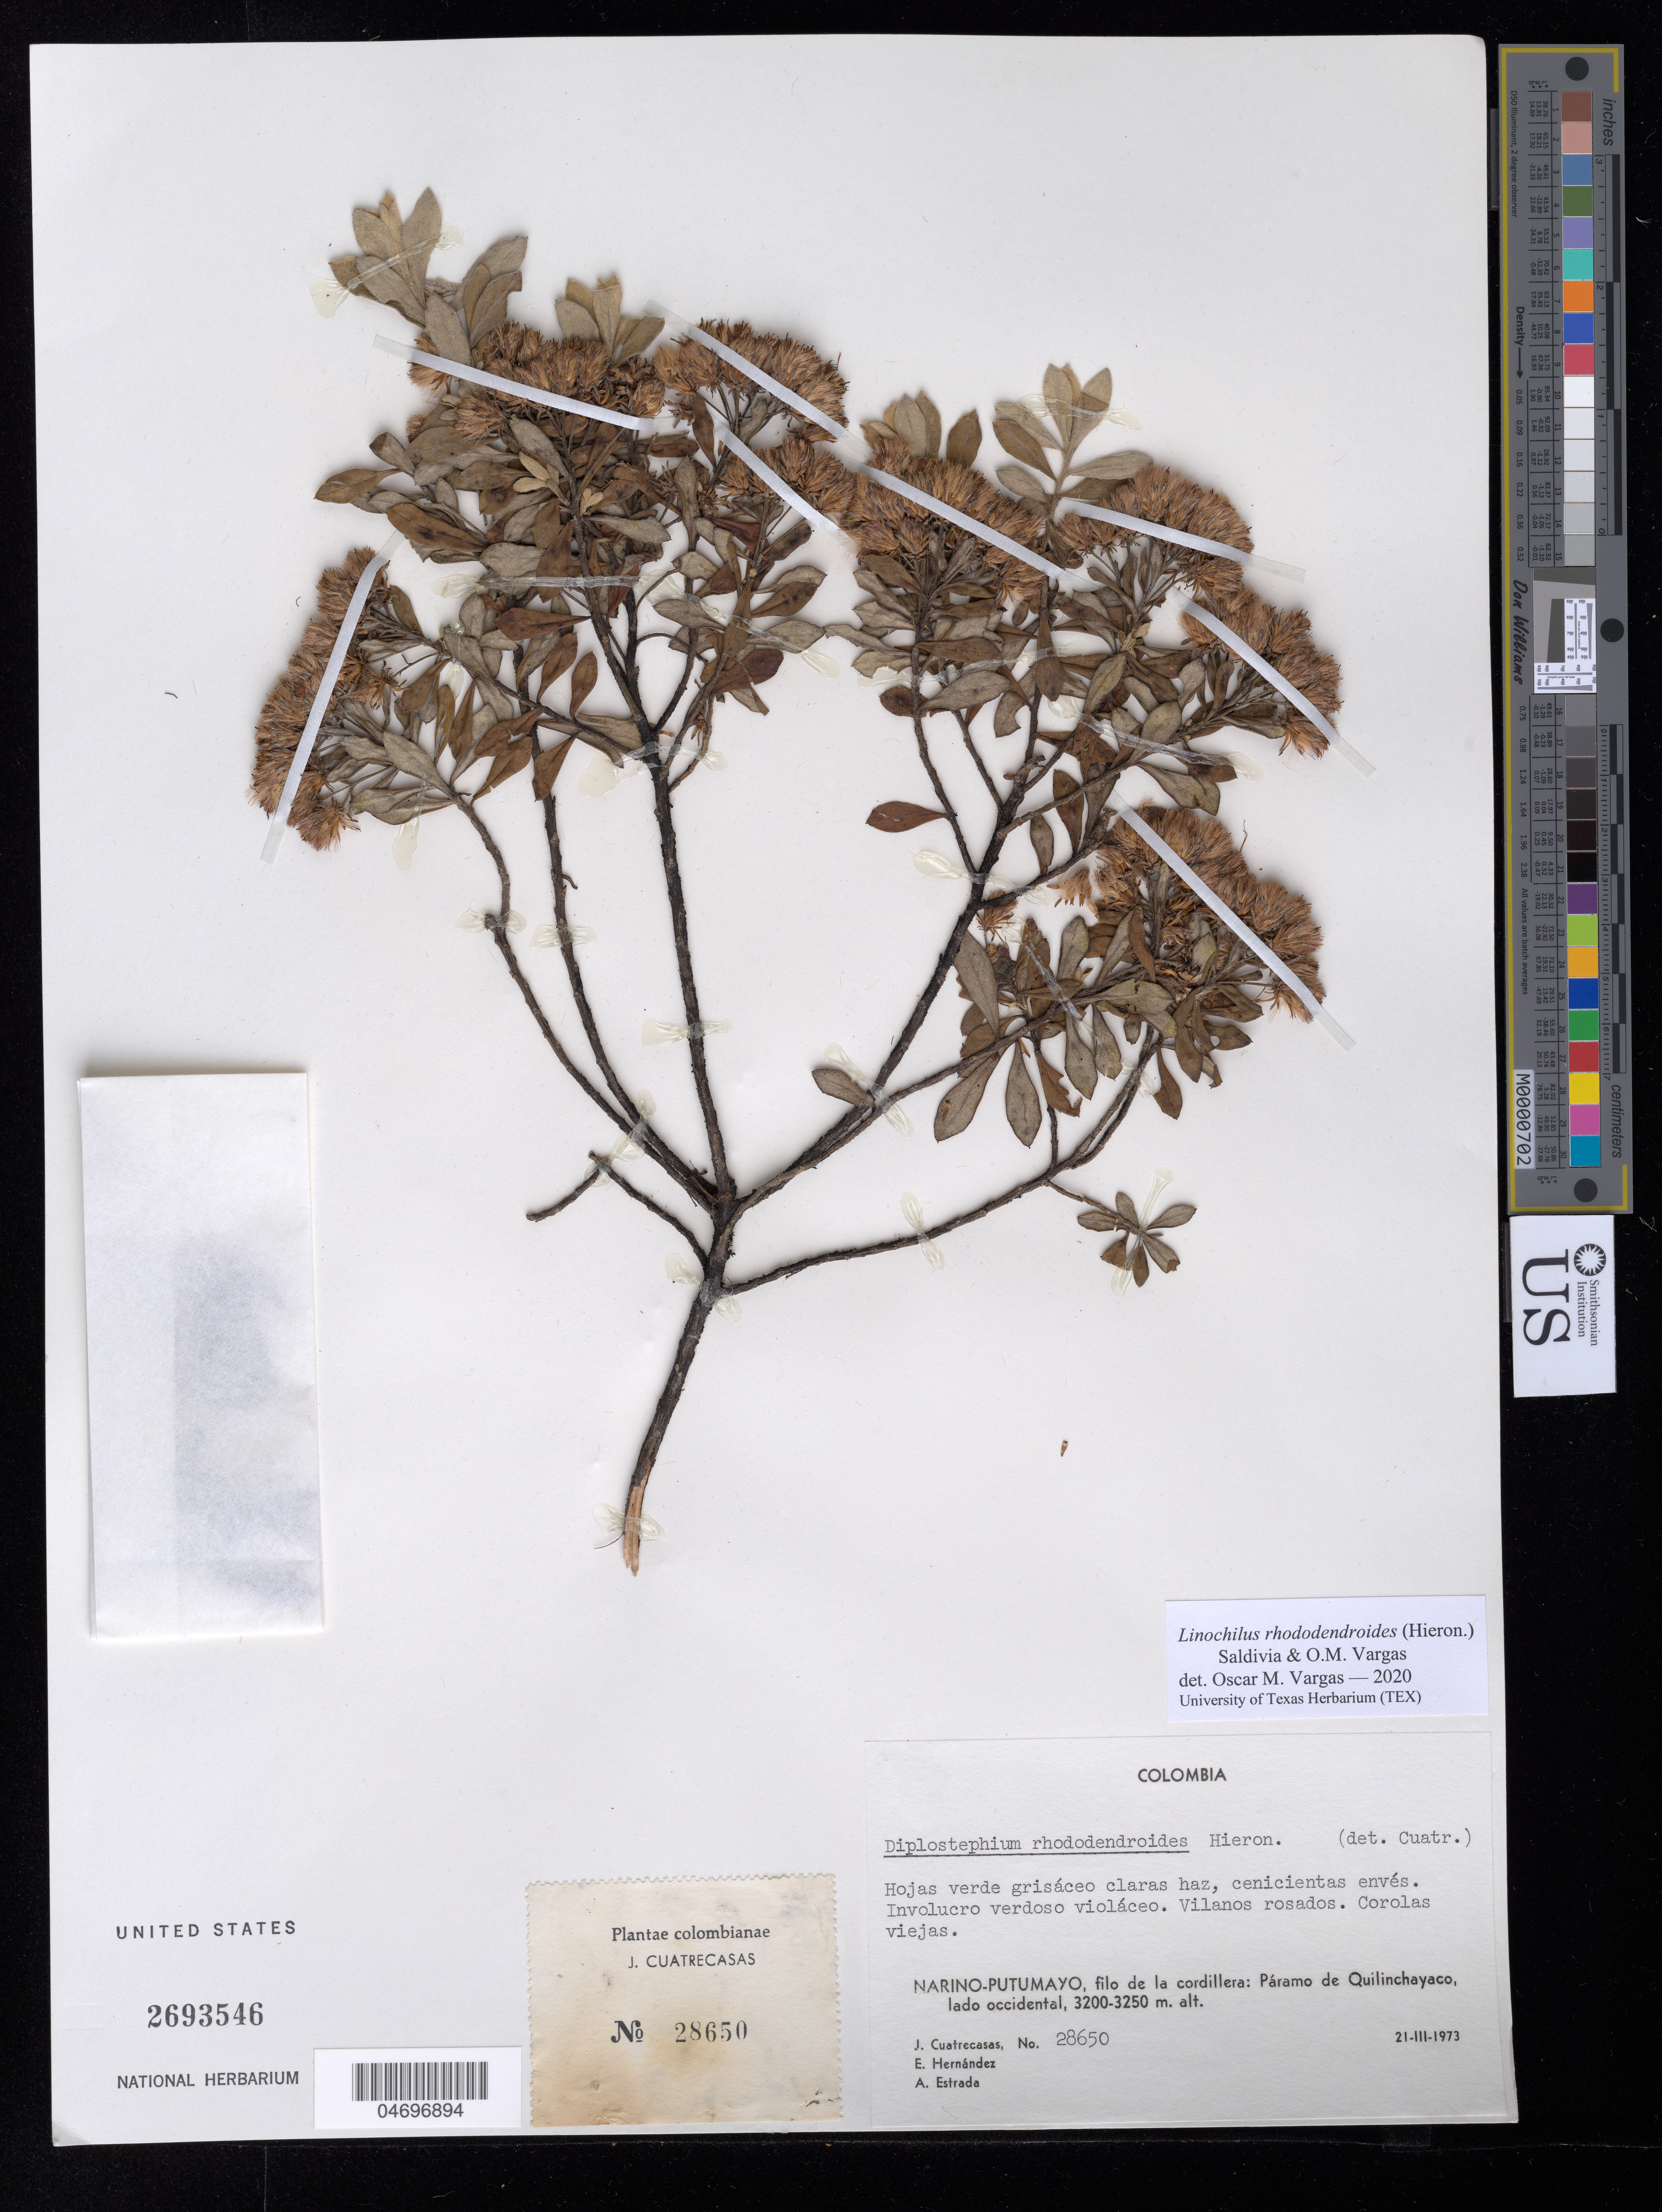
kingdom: Plantae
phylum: Tracheophyta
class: Magnoliopsida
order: Asterales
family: Asteraceae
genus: Linochilus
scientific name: Linochilus rhododendroides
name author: (Hieron.) Saldivia & O.M. Vargas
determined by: Vargas, Oscar M.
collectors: J. Cuatrecasas, E. Hernández & A. Estrada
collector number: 28650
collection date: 1973-03-21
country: Colombia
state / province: Putumayo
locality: Paramo de Quilinchayaco. Filo de La Cordillera, Páramo de Quilinchayaco, Lado Occidental.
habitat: Paramo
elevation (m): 3200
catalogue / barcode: US 2693546